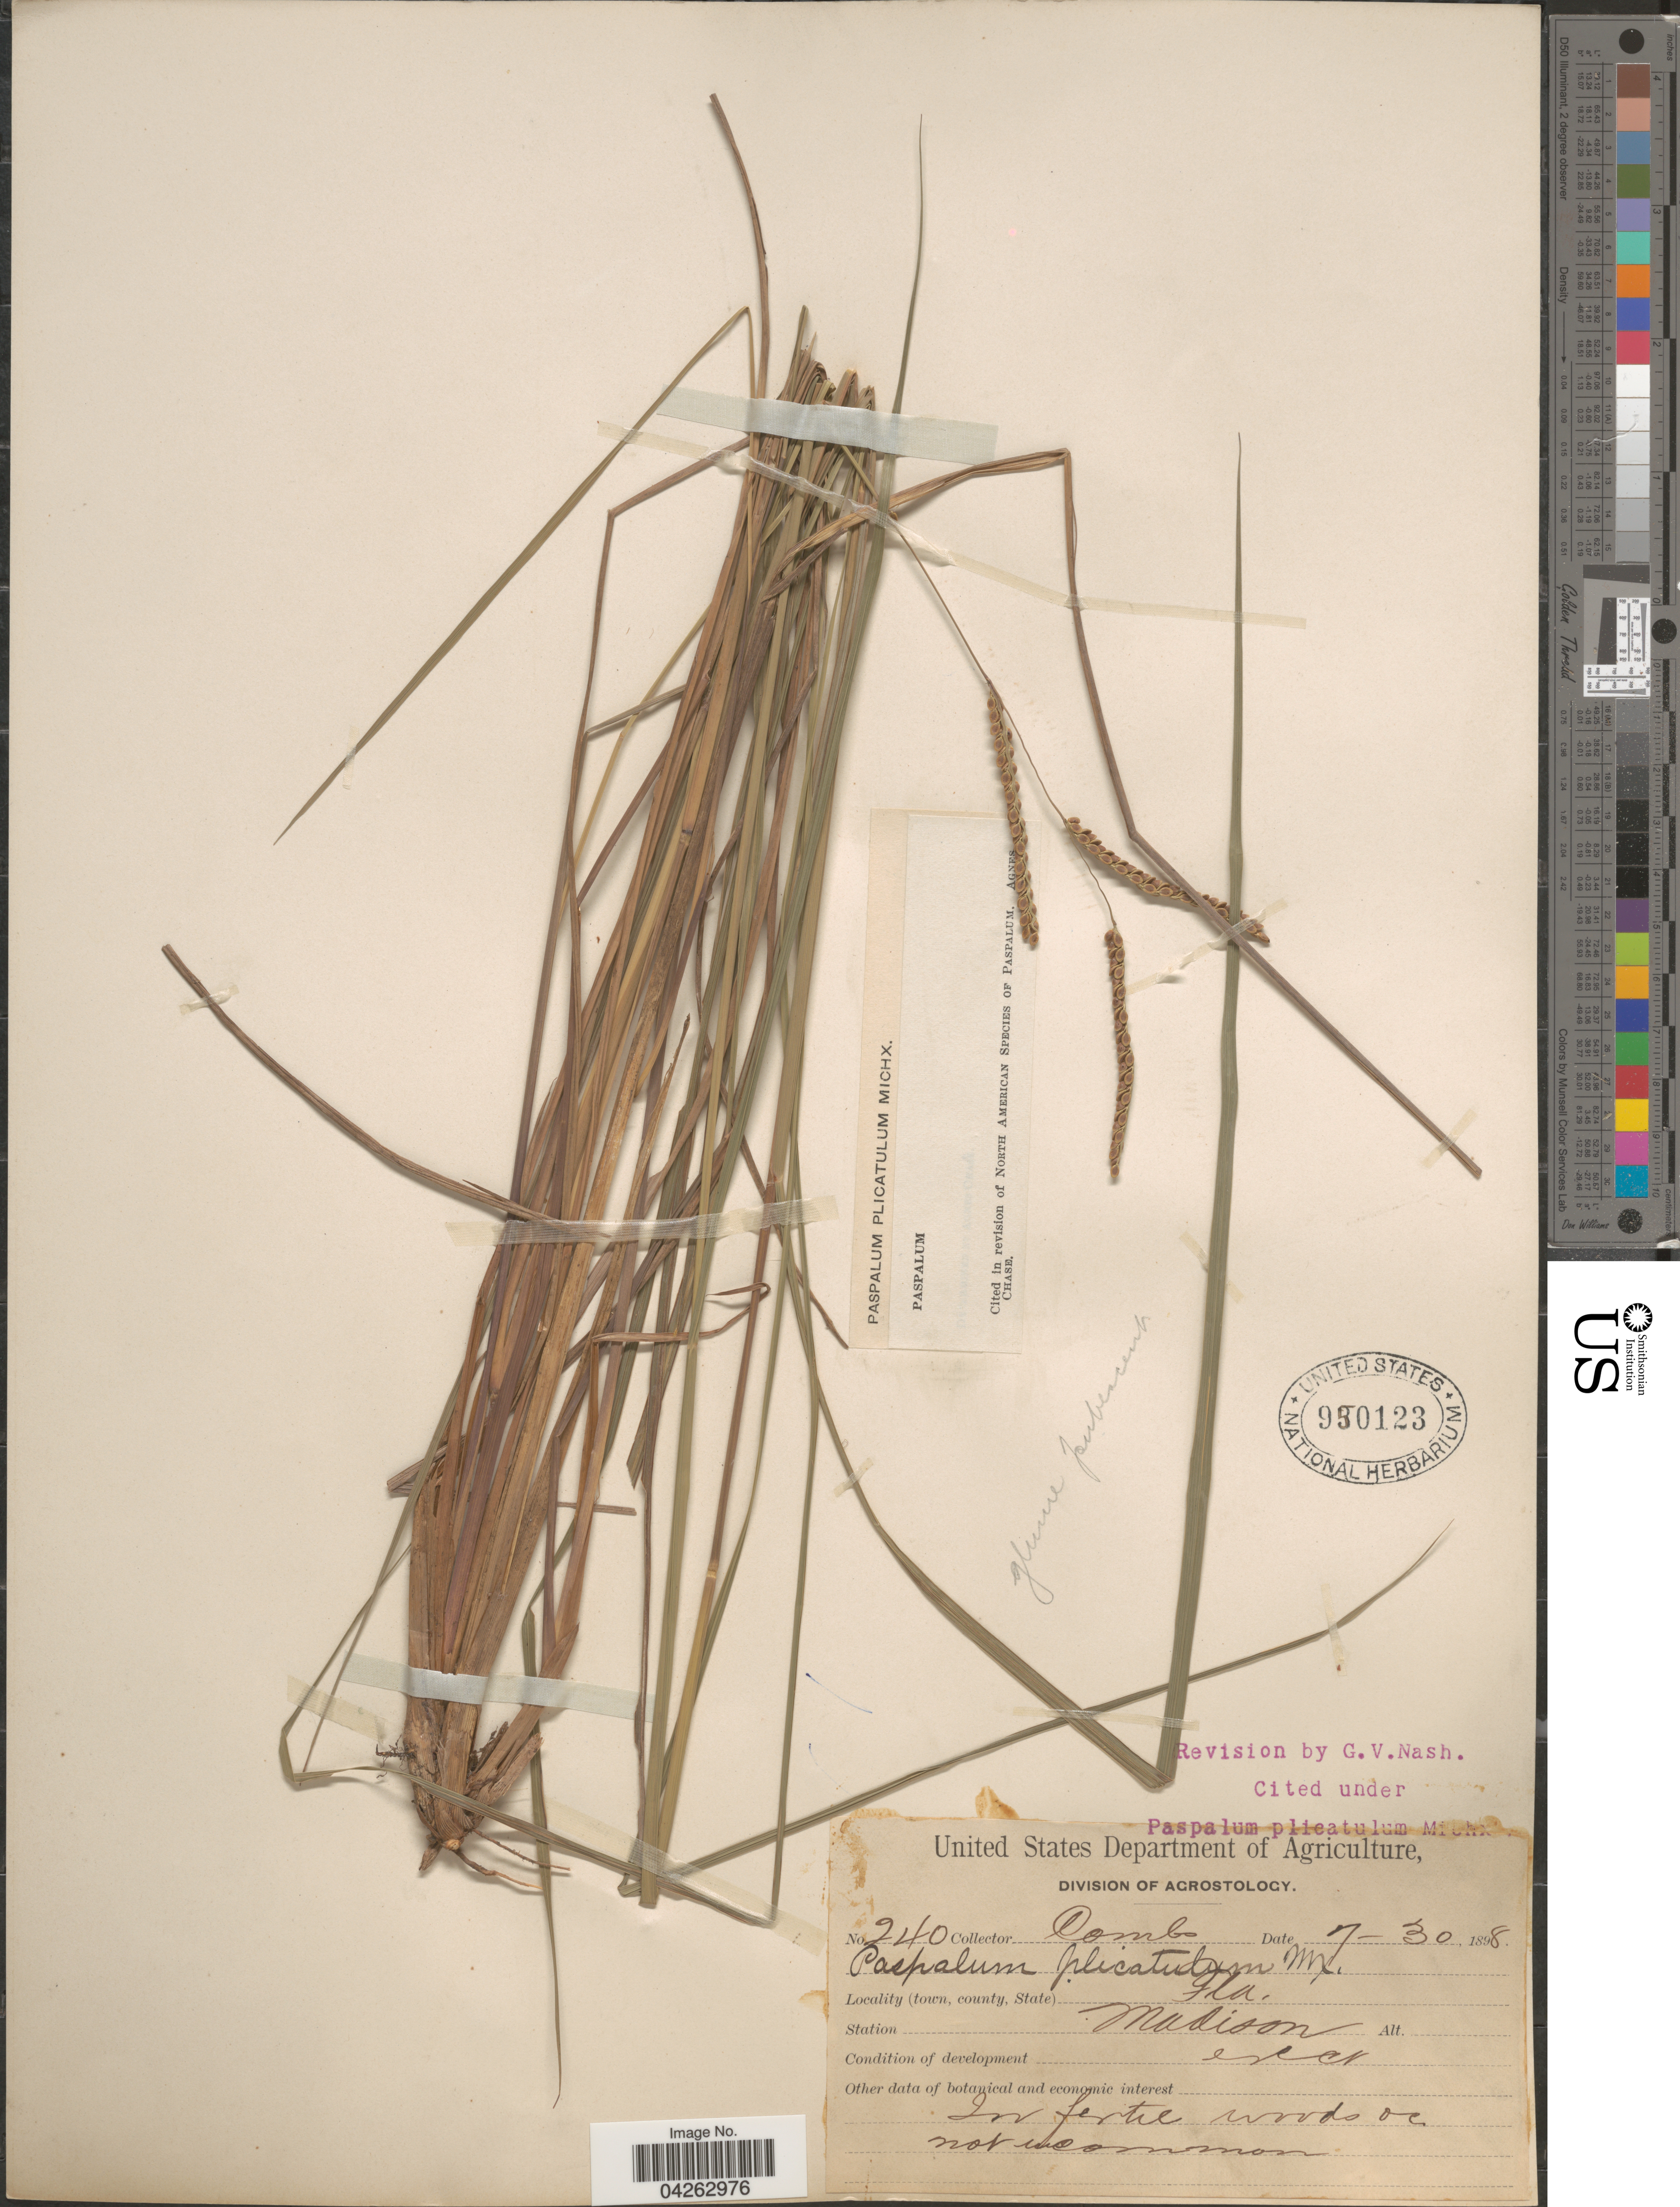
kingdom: Plantae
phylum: Tracheophyta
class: Liliopsida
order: Poales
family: Poaceae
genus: Paspalum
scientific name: Paspalum plicatulum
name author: Michx.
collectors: -. Combs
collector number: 240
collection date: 1898-07-30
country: United States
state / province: Florida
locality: Station Madison.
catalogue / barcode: US 950123